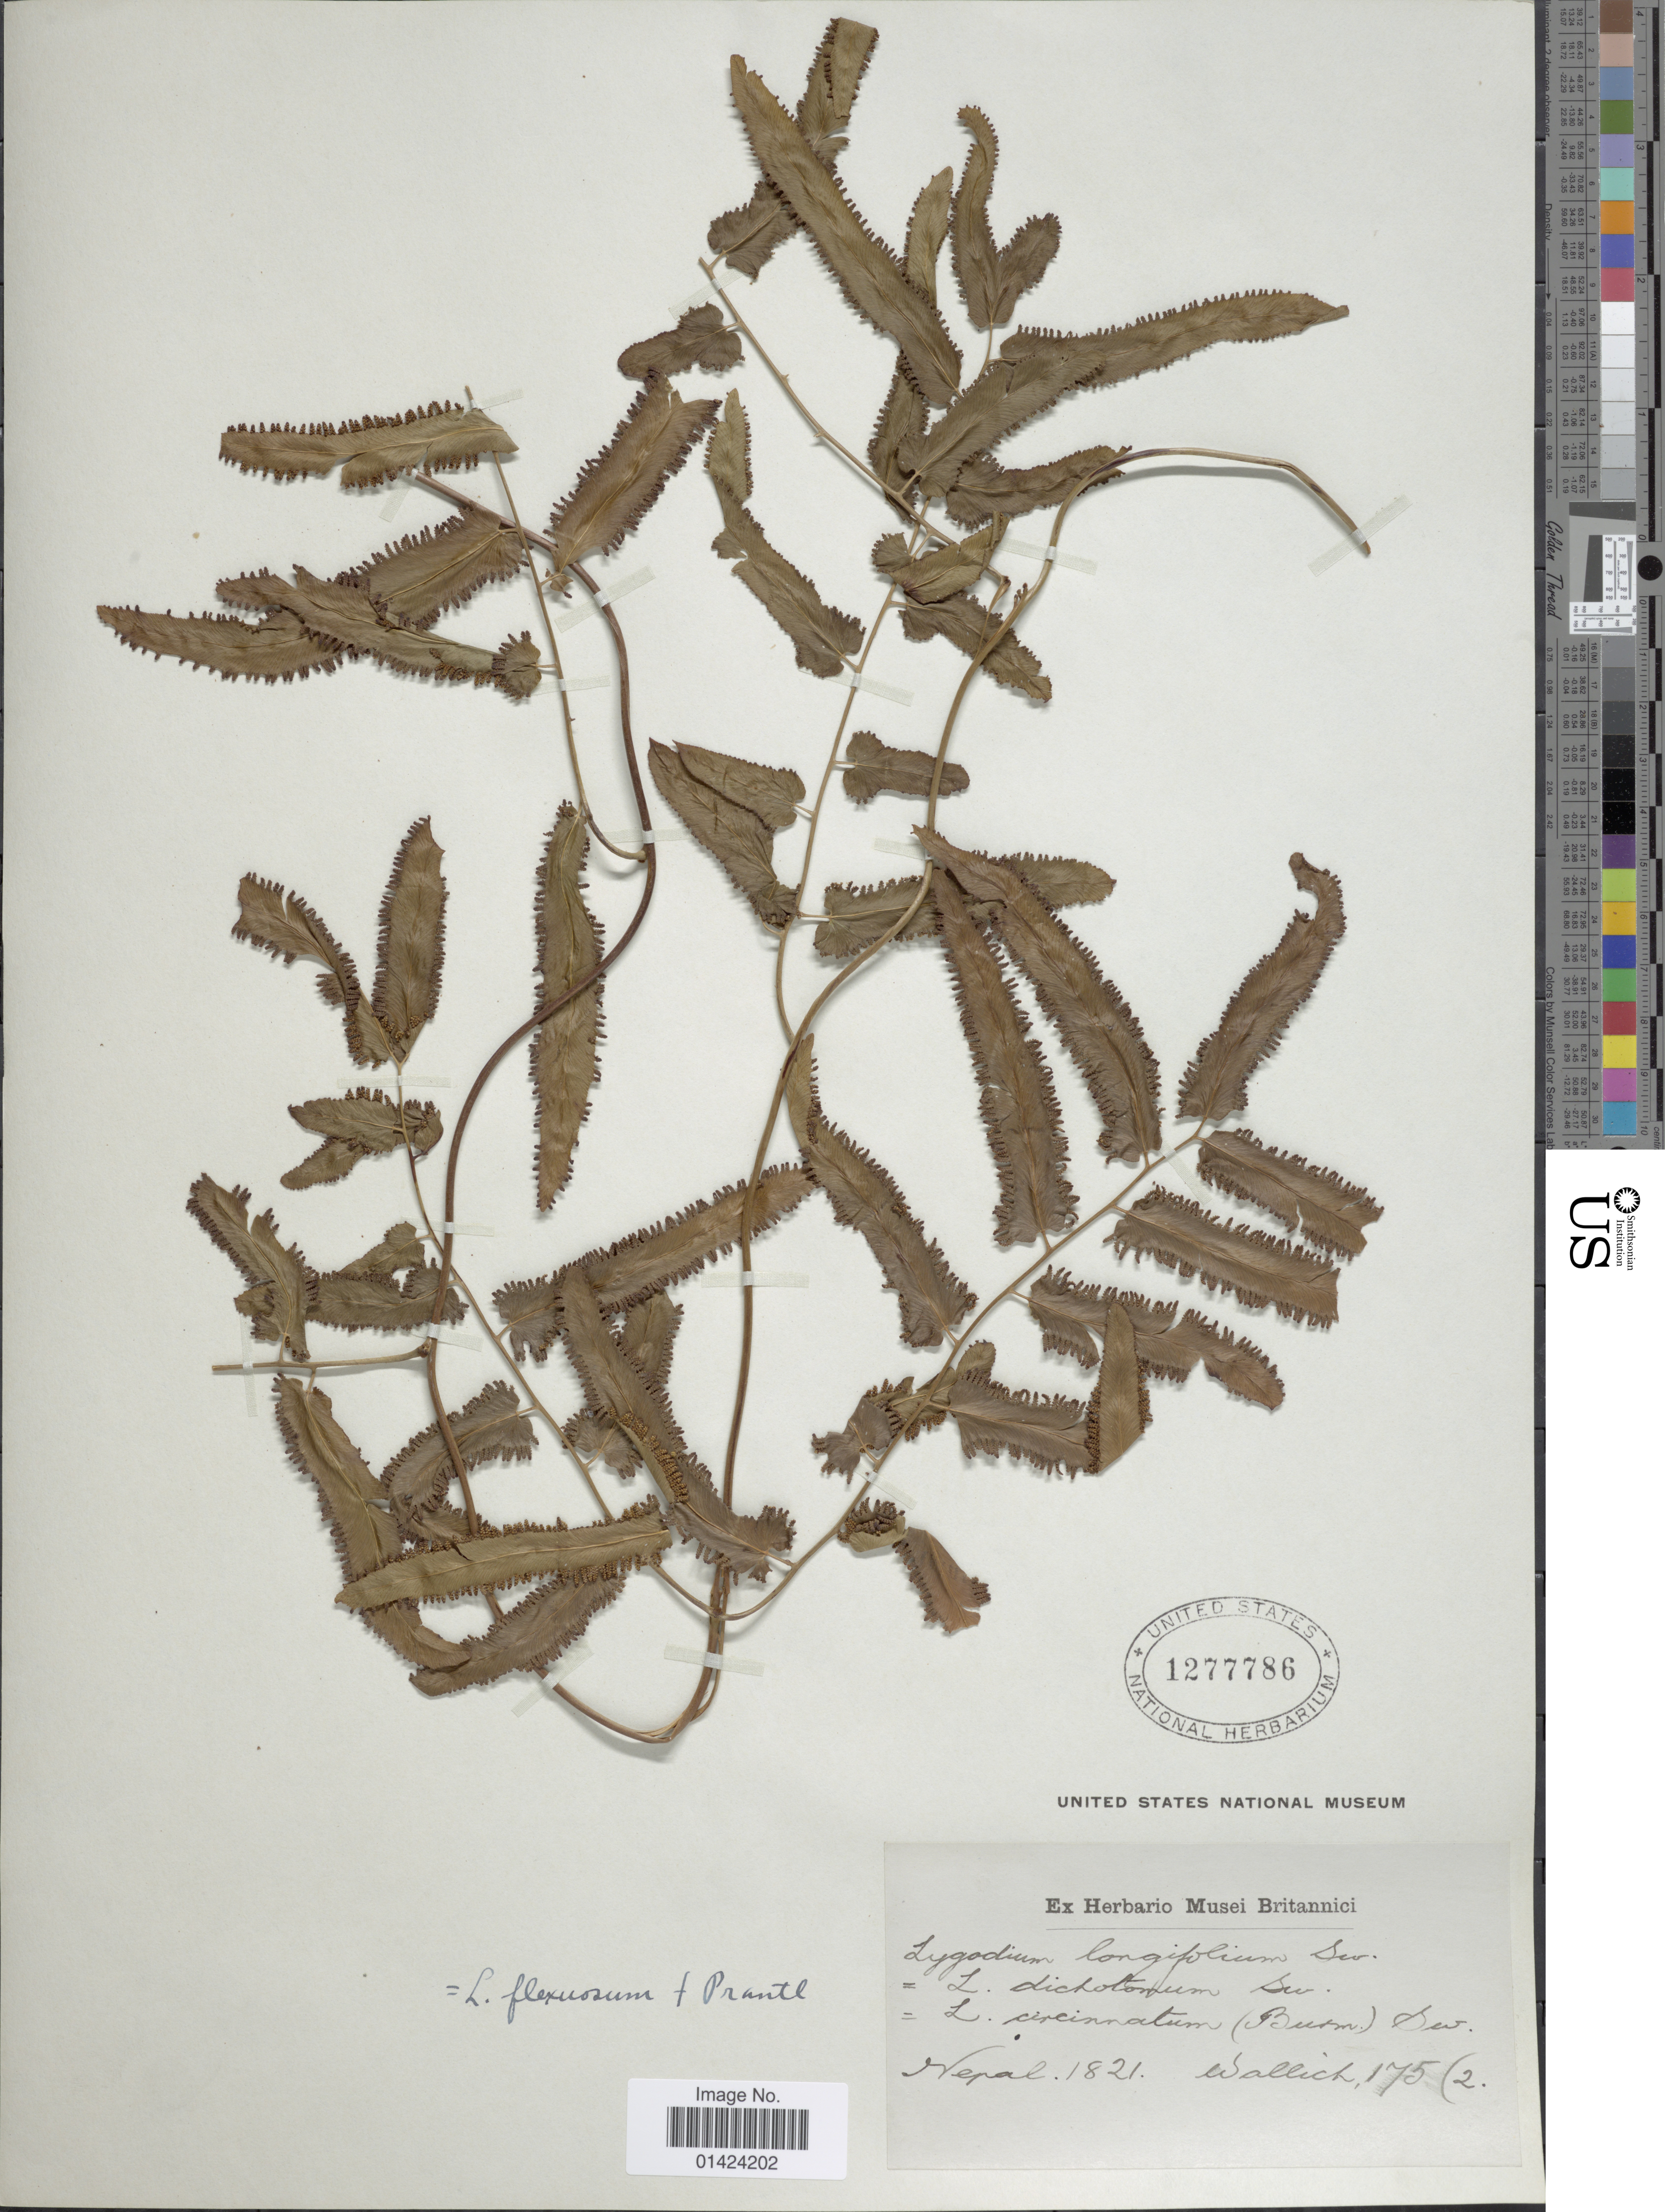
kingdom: Plantae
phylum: Tracheophyta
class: Polypodiopsida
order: Schizaeales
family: Lygodiaceae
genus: Lygodium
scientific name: Lygodium flexuosum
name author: Sw.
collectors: -- Wallich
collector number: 175(2*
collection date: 1821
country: Nepal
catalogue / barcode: US 1277786